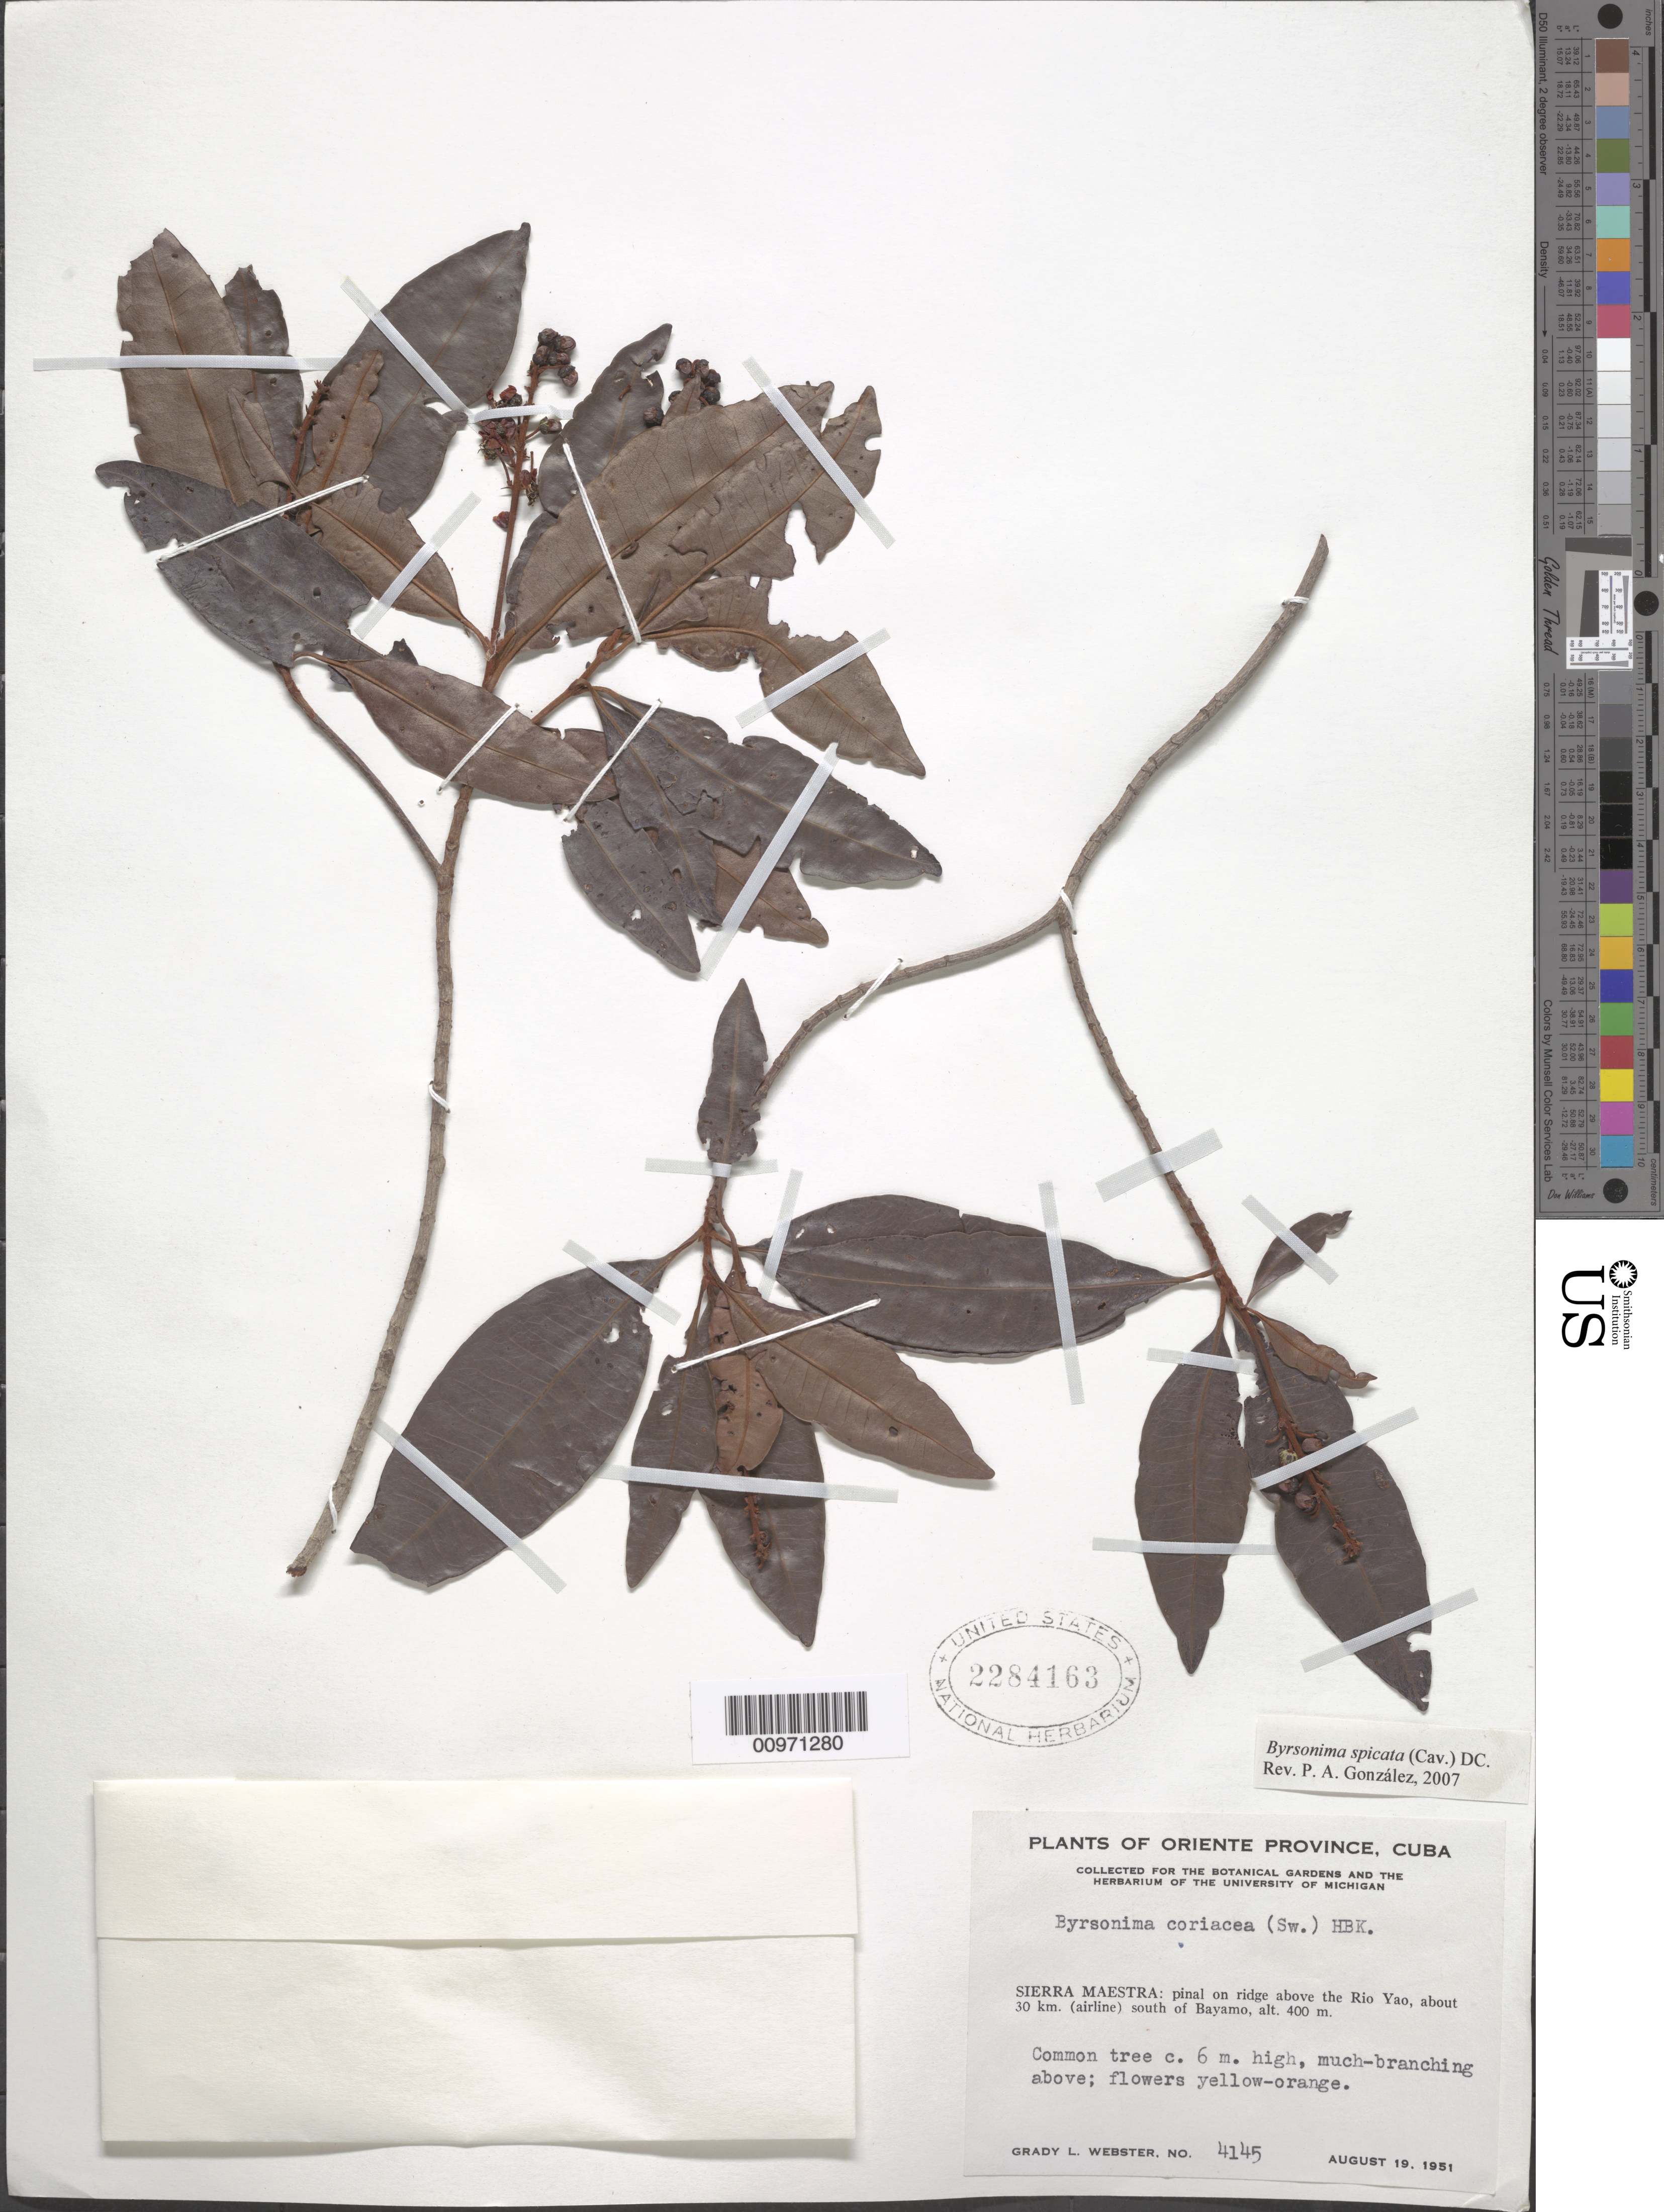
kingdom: Plantae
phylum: Tracheophyta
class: Magnoliopsida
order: Malpighiales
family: Malpighiaceae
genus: Byrsonima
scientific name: Byrsonima spicata (Cav.) DC.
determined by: González, P. A.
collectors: G. L. Webster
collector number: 4145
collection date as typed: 19 Aug 1951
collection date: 1951-08-19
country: Cuba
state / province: Oriente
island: Cuba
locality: Sierra Maestra, Río Yao, about 30 km (airline) south of Bayamo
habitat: Pinal ridge above river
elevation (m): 400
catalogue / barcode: US 2284163